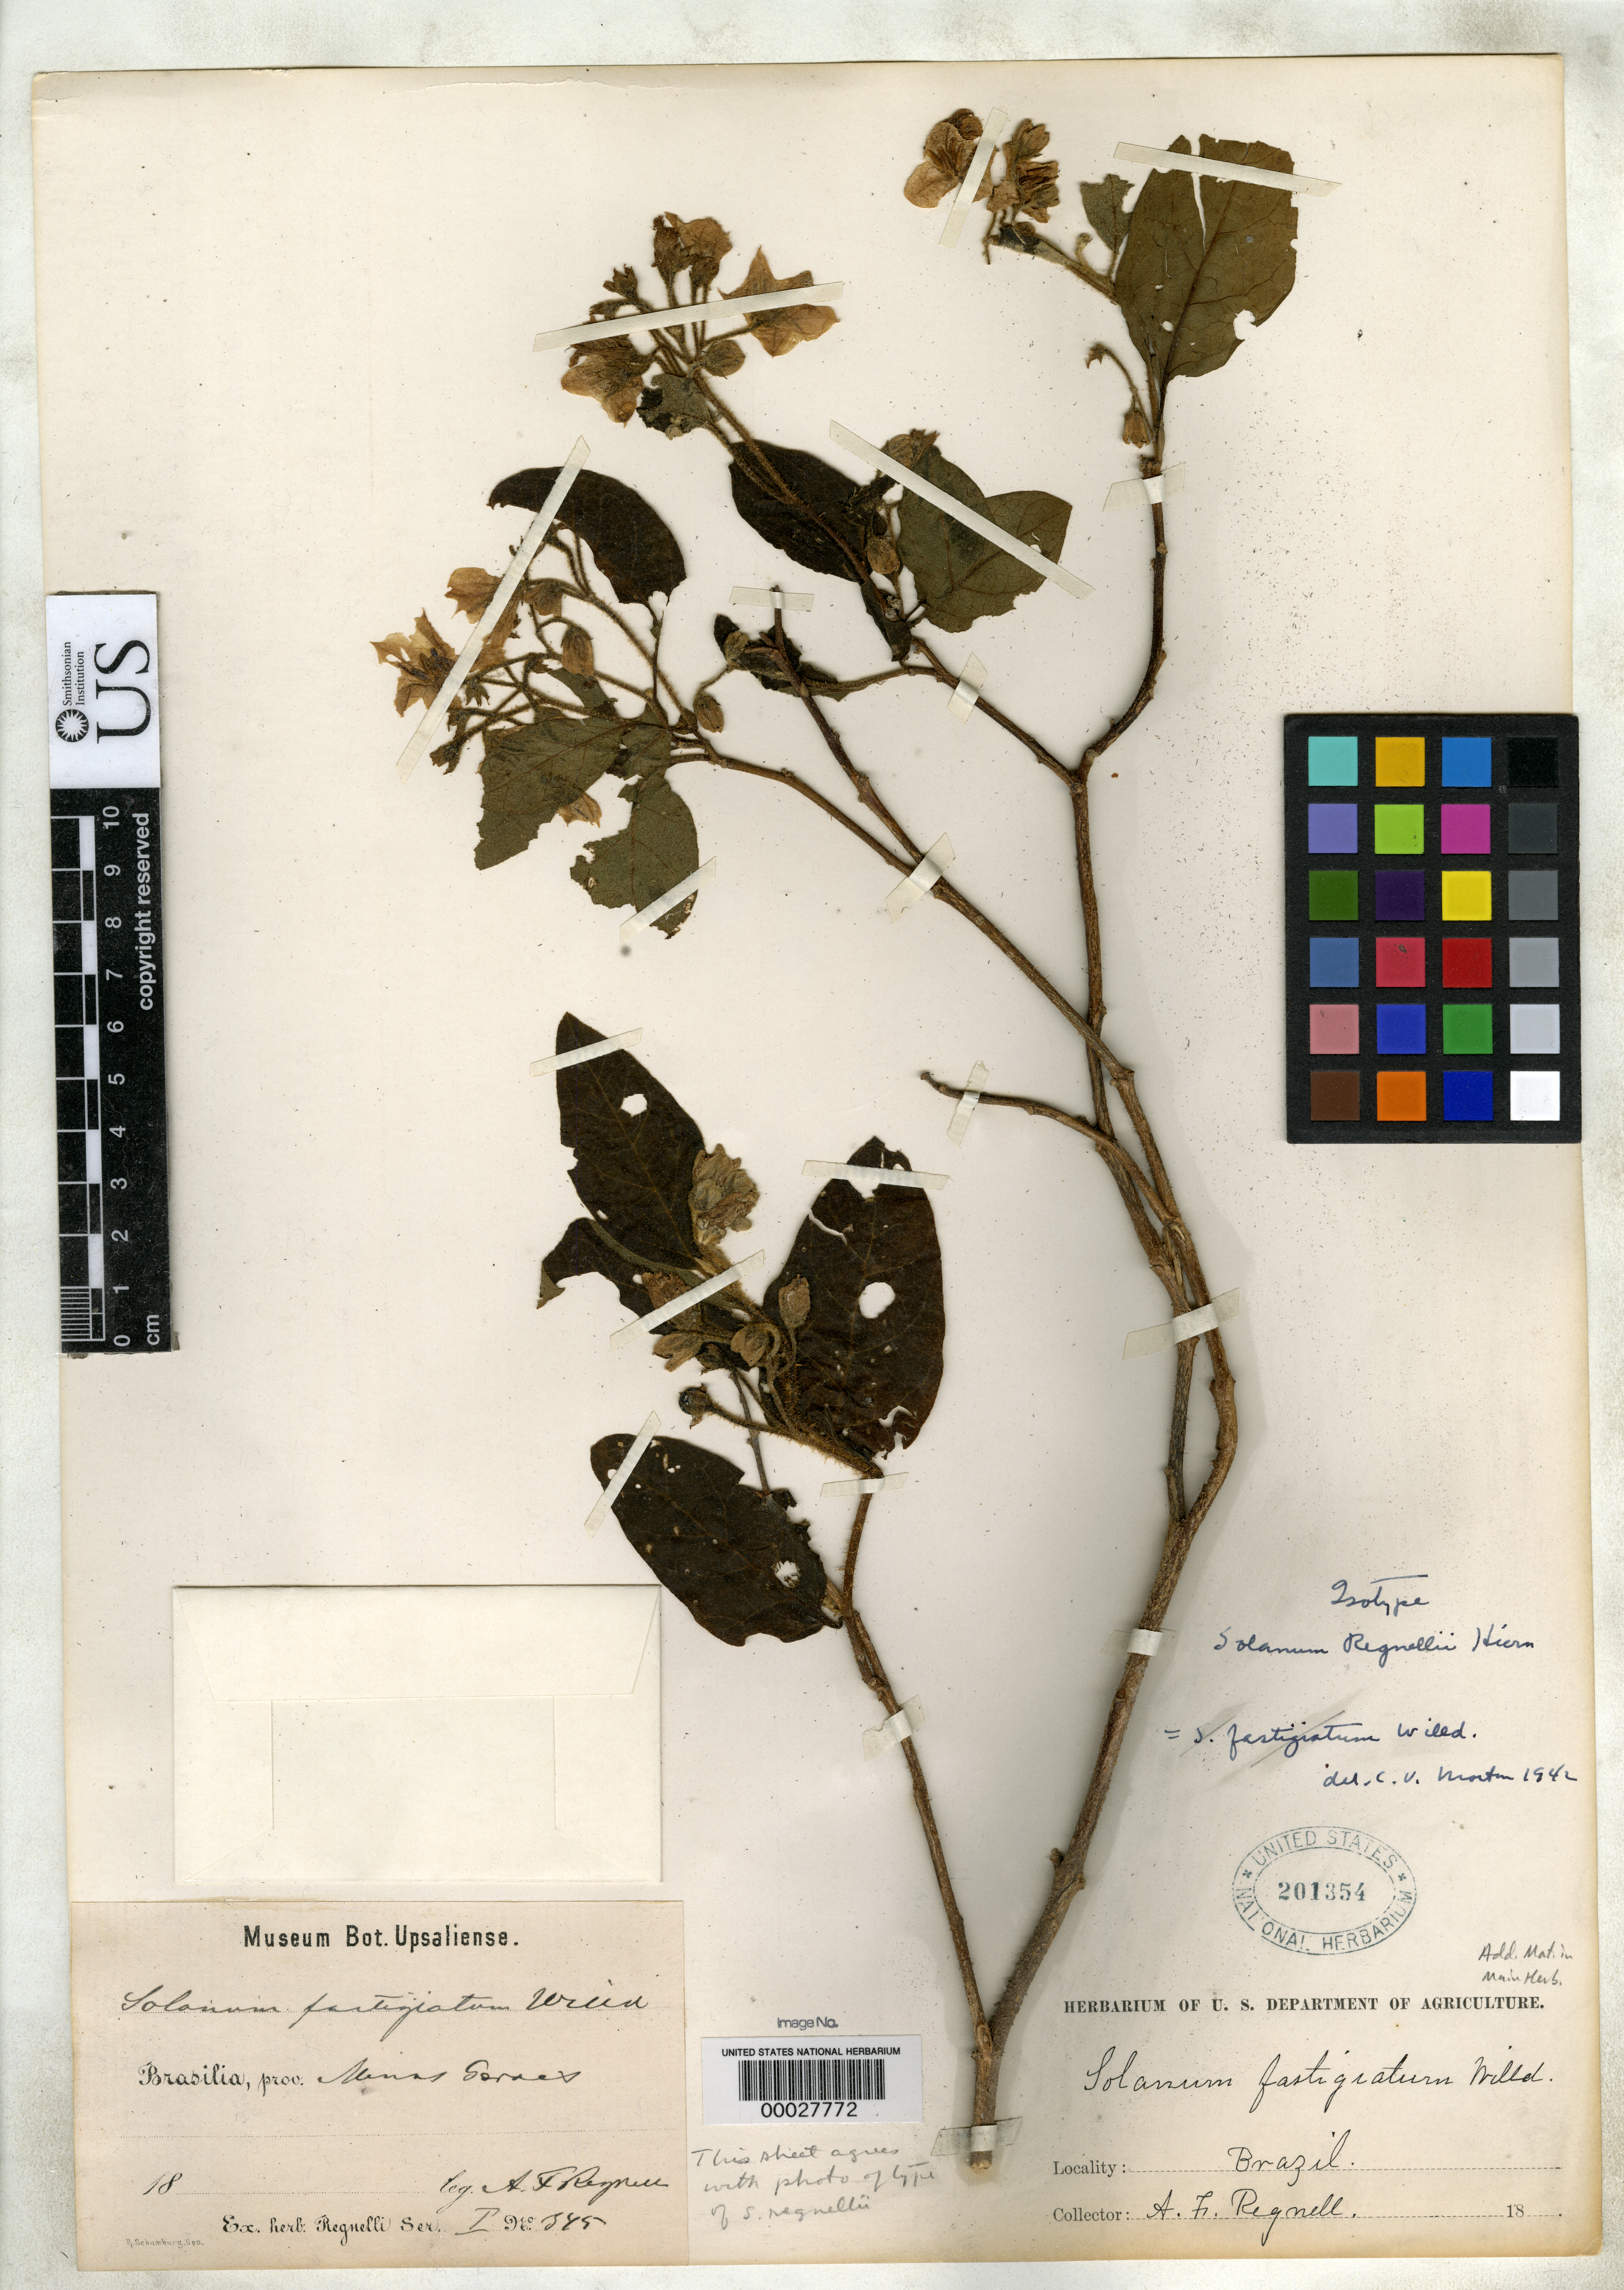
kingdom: Plantae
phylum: Tracheophyta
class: Magnoliopsida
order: Solanales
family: Solanaceae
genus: Solanum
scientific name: Solanum regnellii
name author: Hiern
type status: Type Collection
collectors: A. F. Regnell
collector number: I 345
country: Brazil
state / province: Minas Gerais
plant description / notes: Various duplicates of this number at US are annotated as "isotypes" but collection dates differ and they are probably syntypes.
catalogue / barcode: US 201354